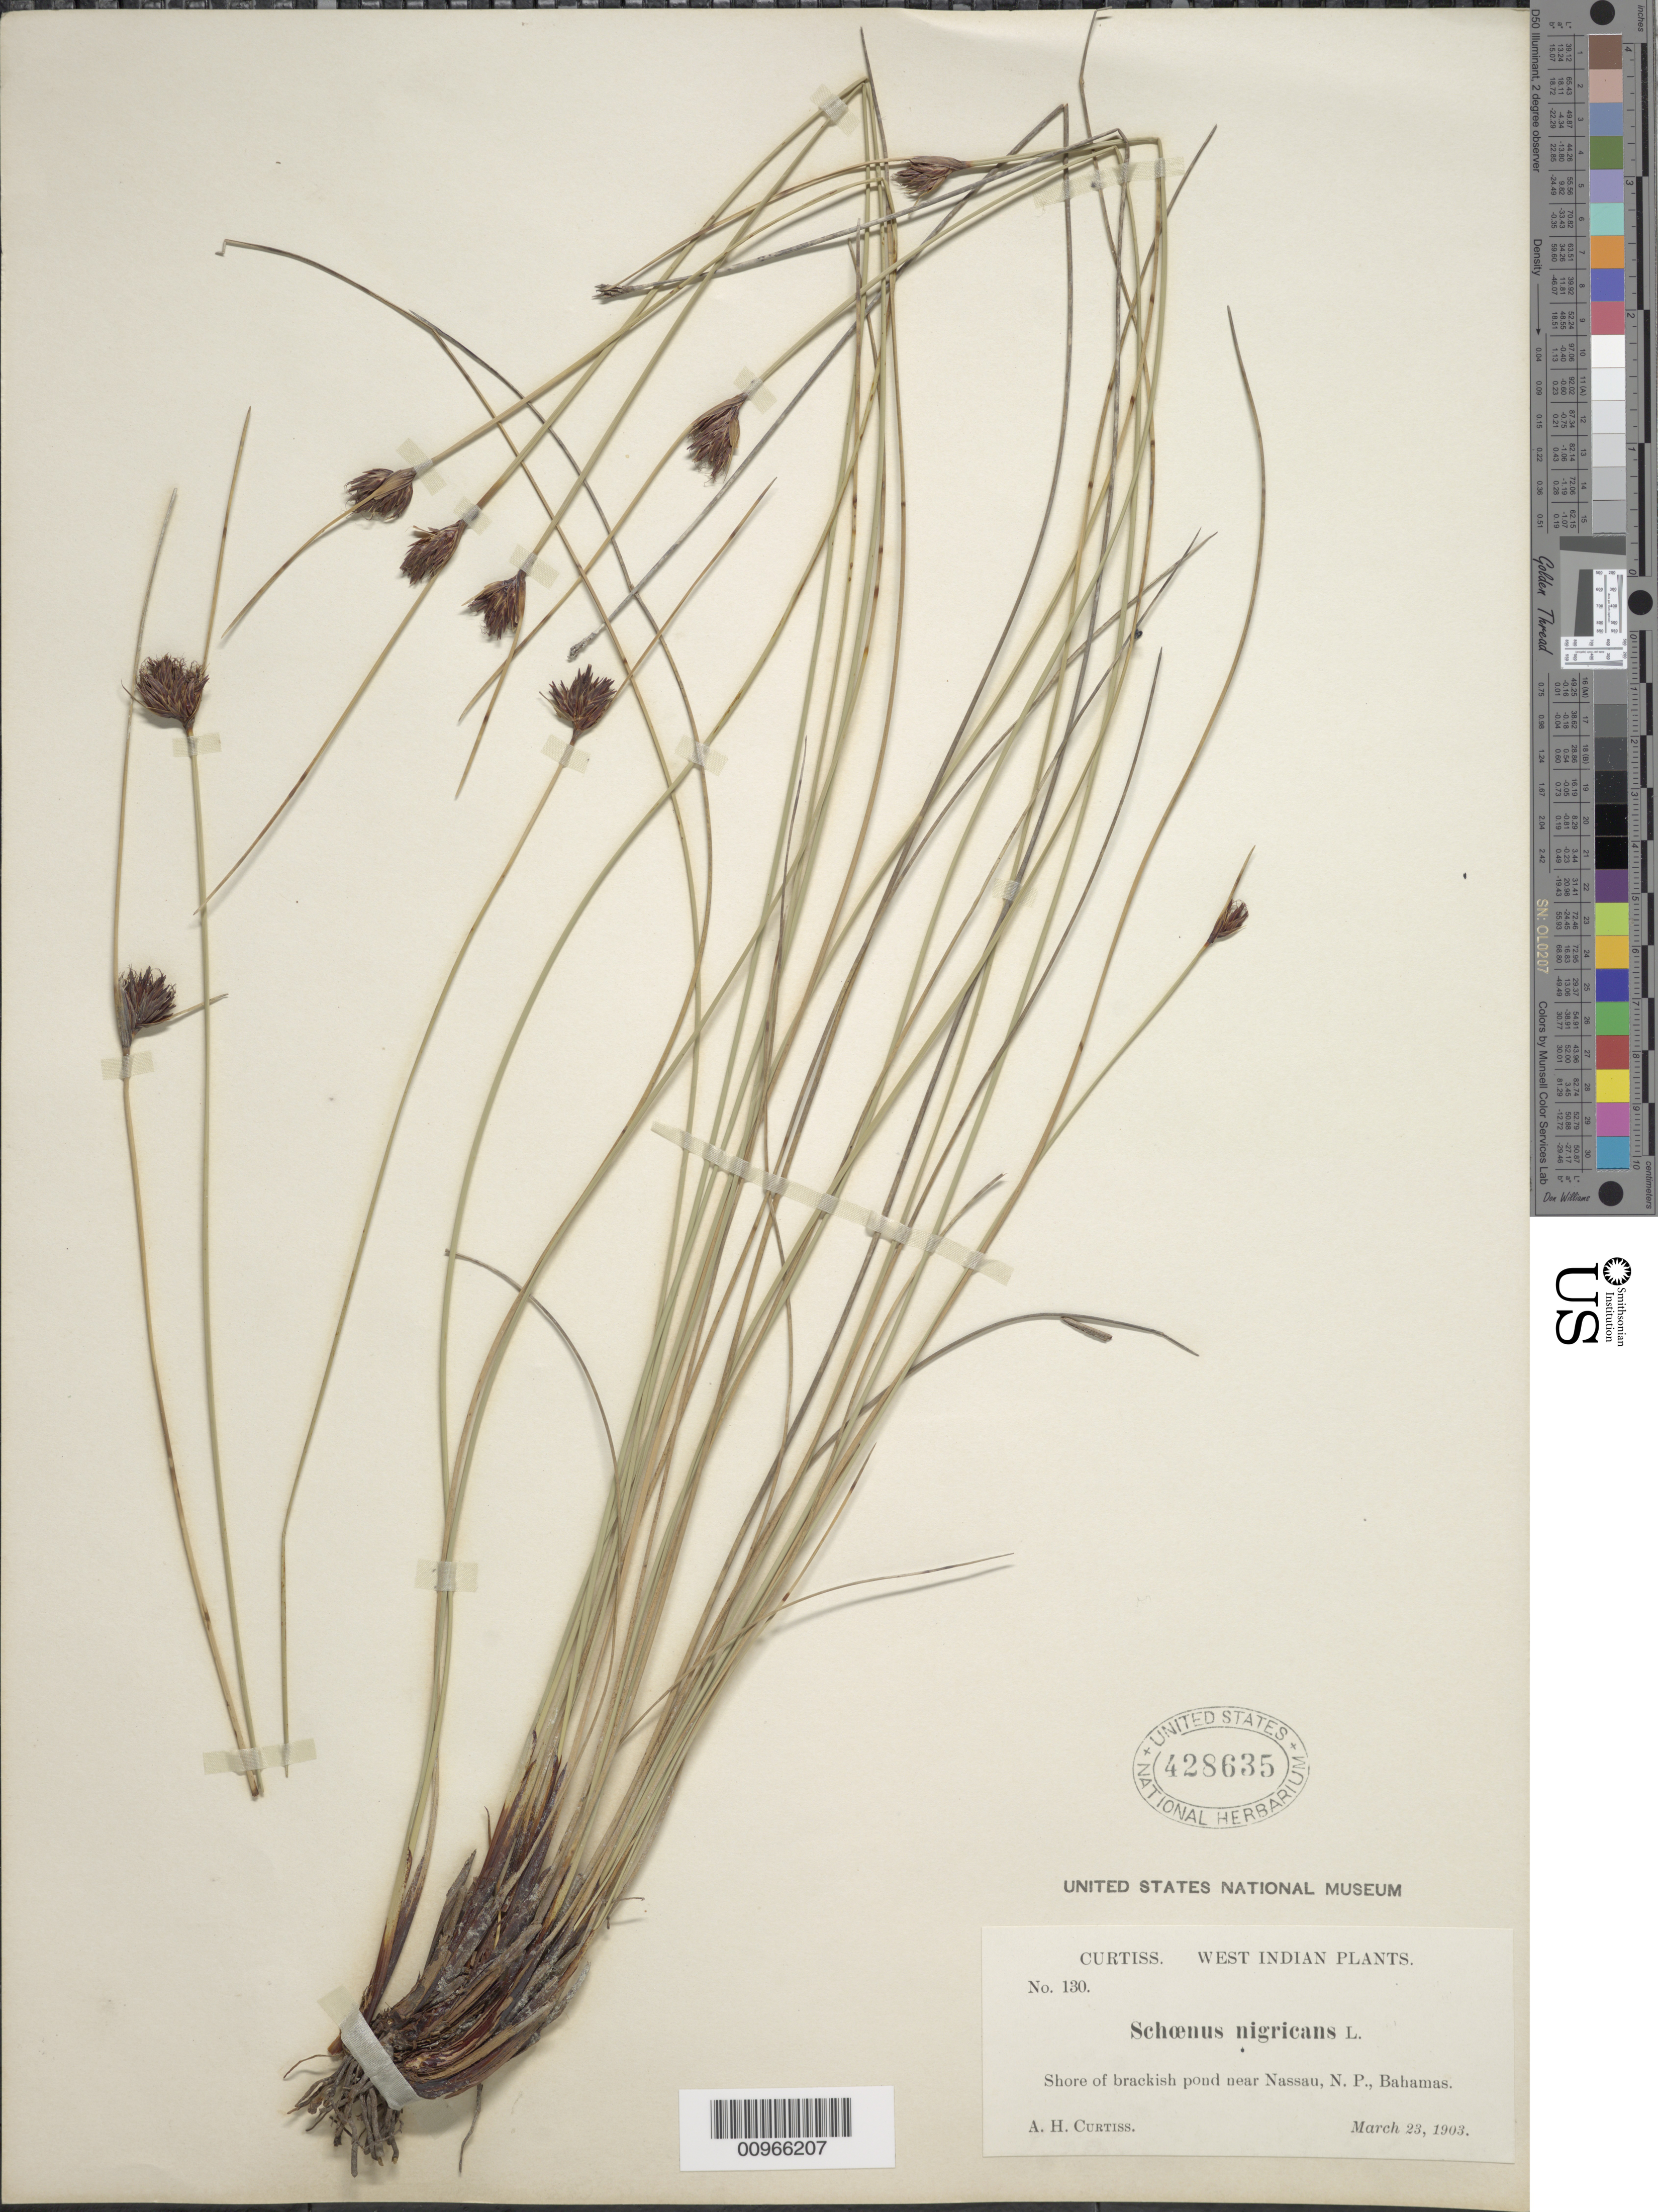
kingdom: Plantae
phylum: Tracheophyta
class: Liliopsida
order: Poales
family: Cyperaceae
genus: Schoenus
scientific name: Schoenus nigricans var. nigricans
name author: L.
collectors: A. H. Curtiss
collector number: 130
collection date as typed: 23 Mar 1903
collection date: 1903-03-23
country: Bahamas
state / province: New Providence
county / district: Nassau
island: New Providence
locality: Near Nassau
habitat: Shore of brackish pond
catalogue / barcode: US 428635